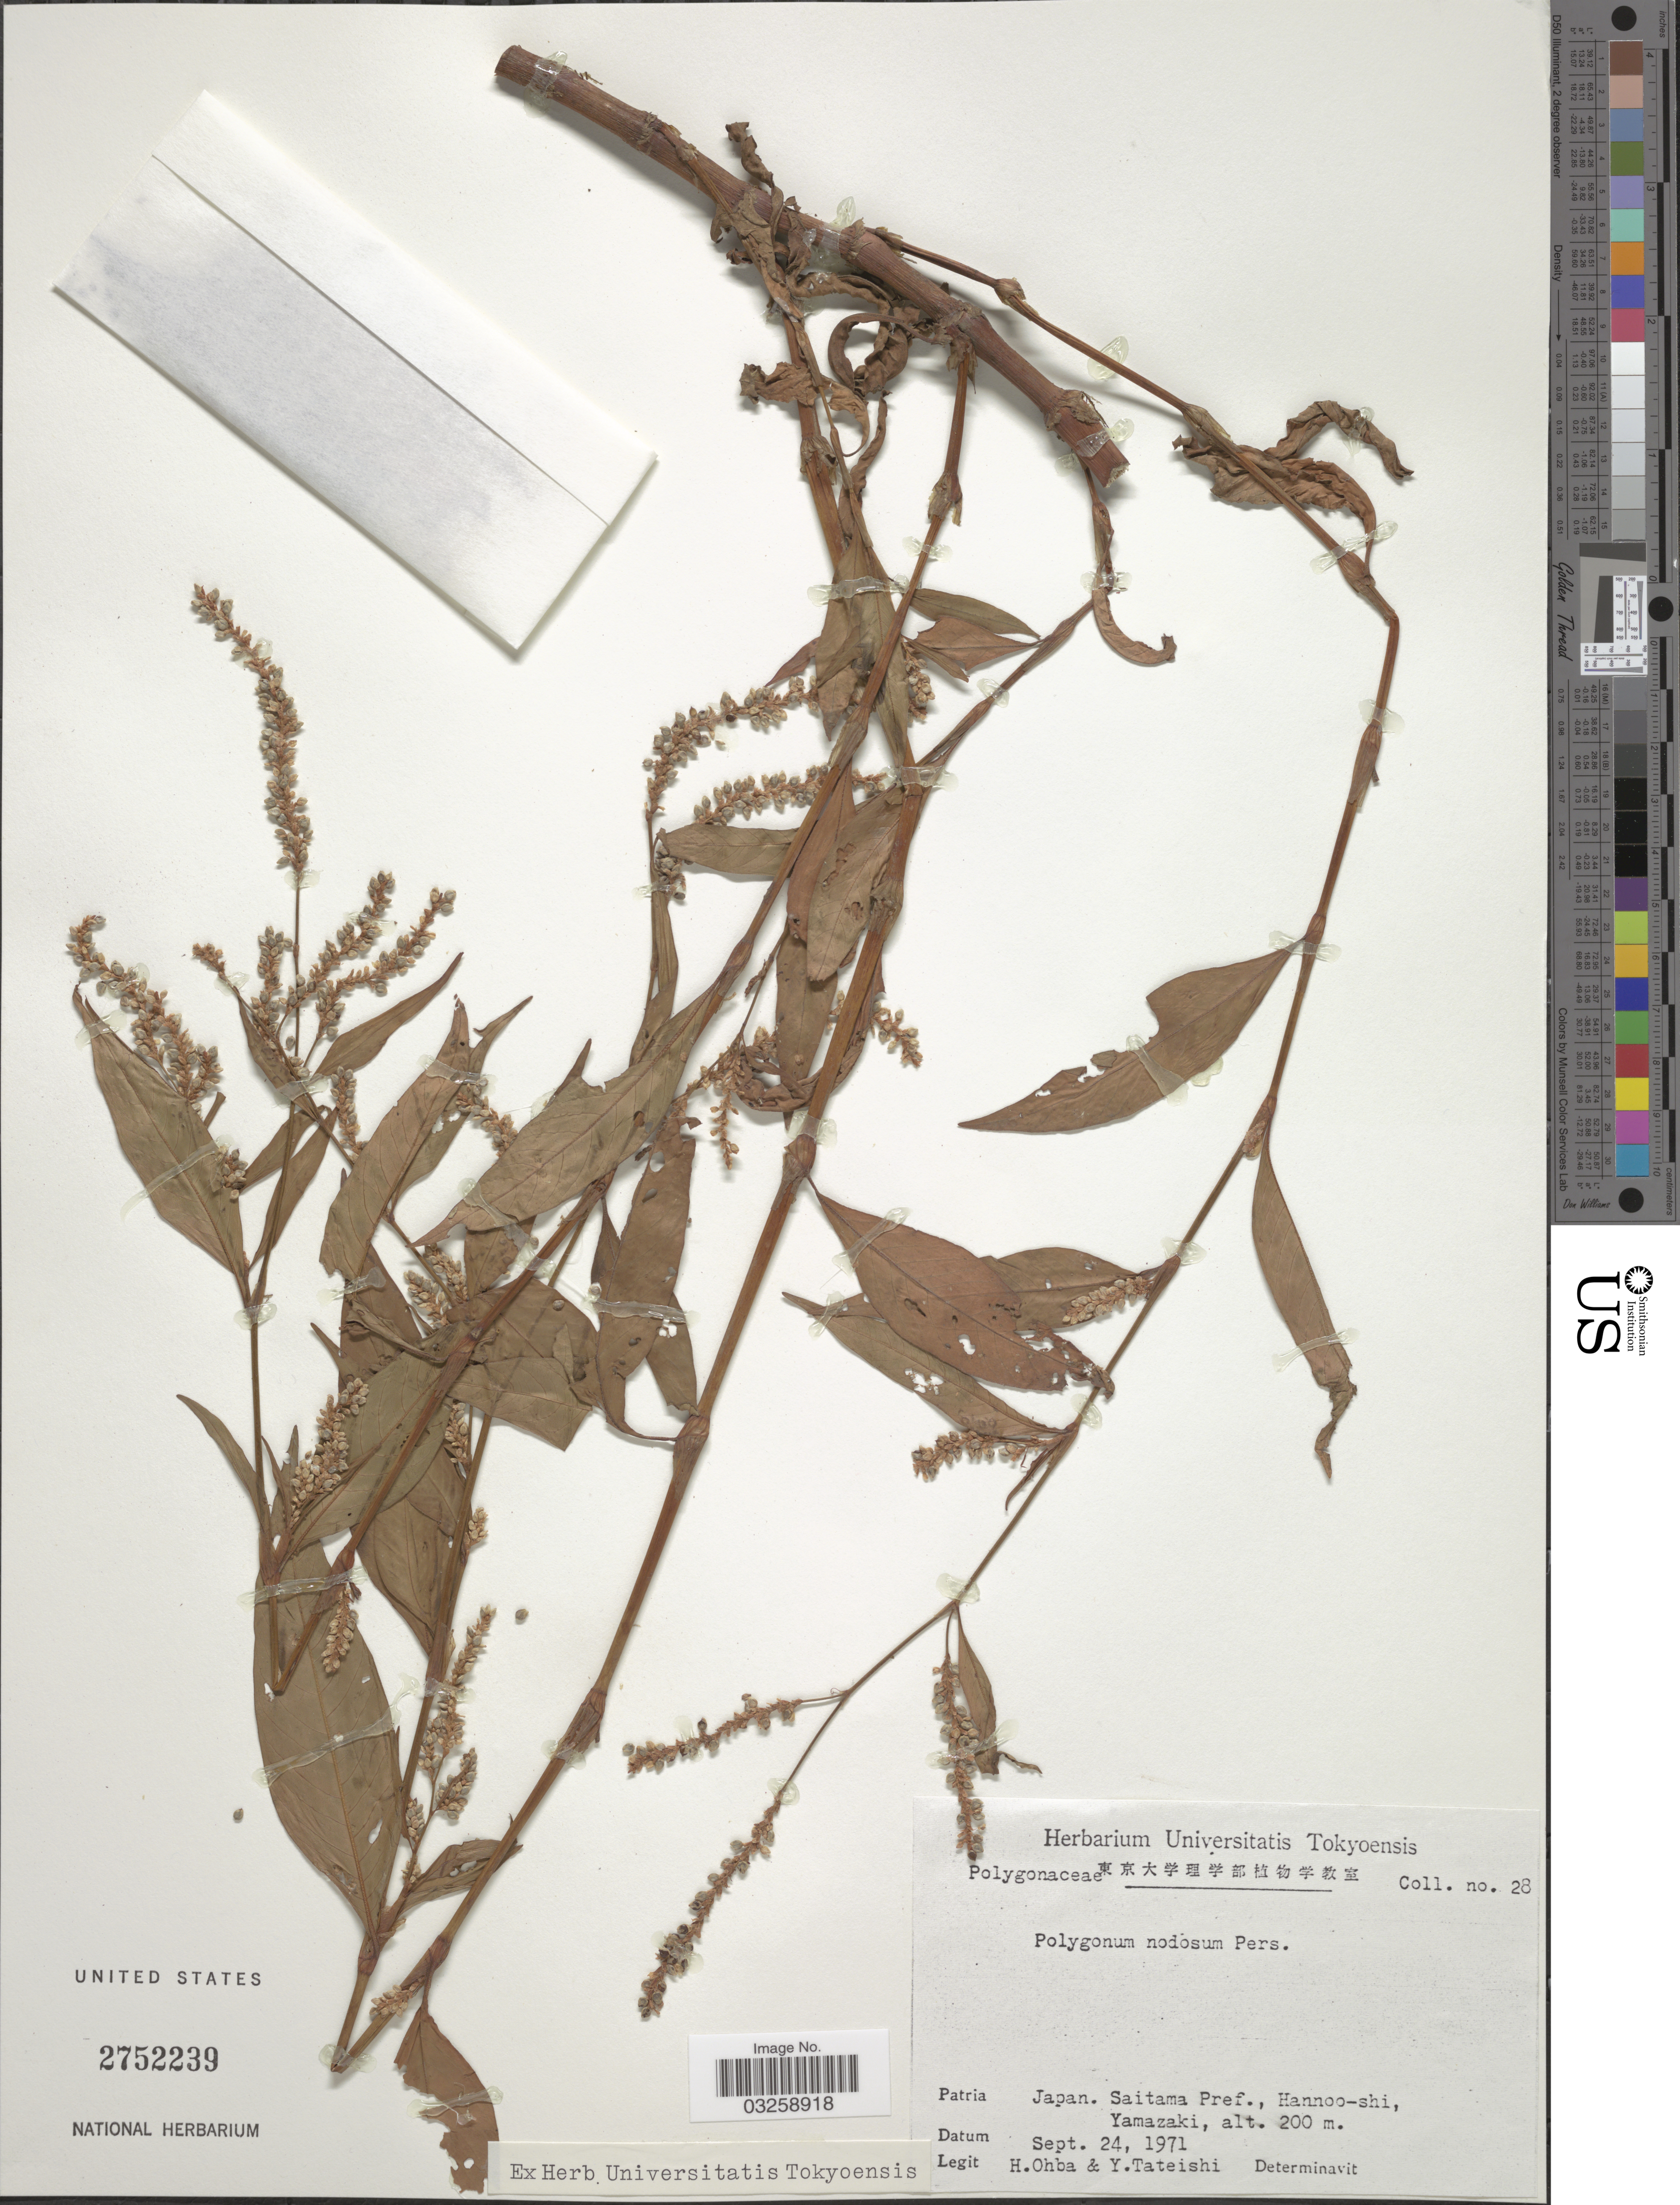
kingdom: Plantae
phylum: Tracheophyta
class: Magnoliopsida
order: Caryophyllales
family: Polygonaceae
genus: Polygonum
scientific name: Polygonum nodosum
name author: Pers.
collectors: H. Ohba & Y. Tateishi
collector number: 28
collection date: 1971-09-24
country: Japan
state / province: Saitama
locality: Saitama Pref., Hannoo-shi, Yamazaki.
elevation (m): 200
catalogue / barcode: US 2752239